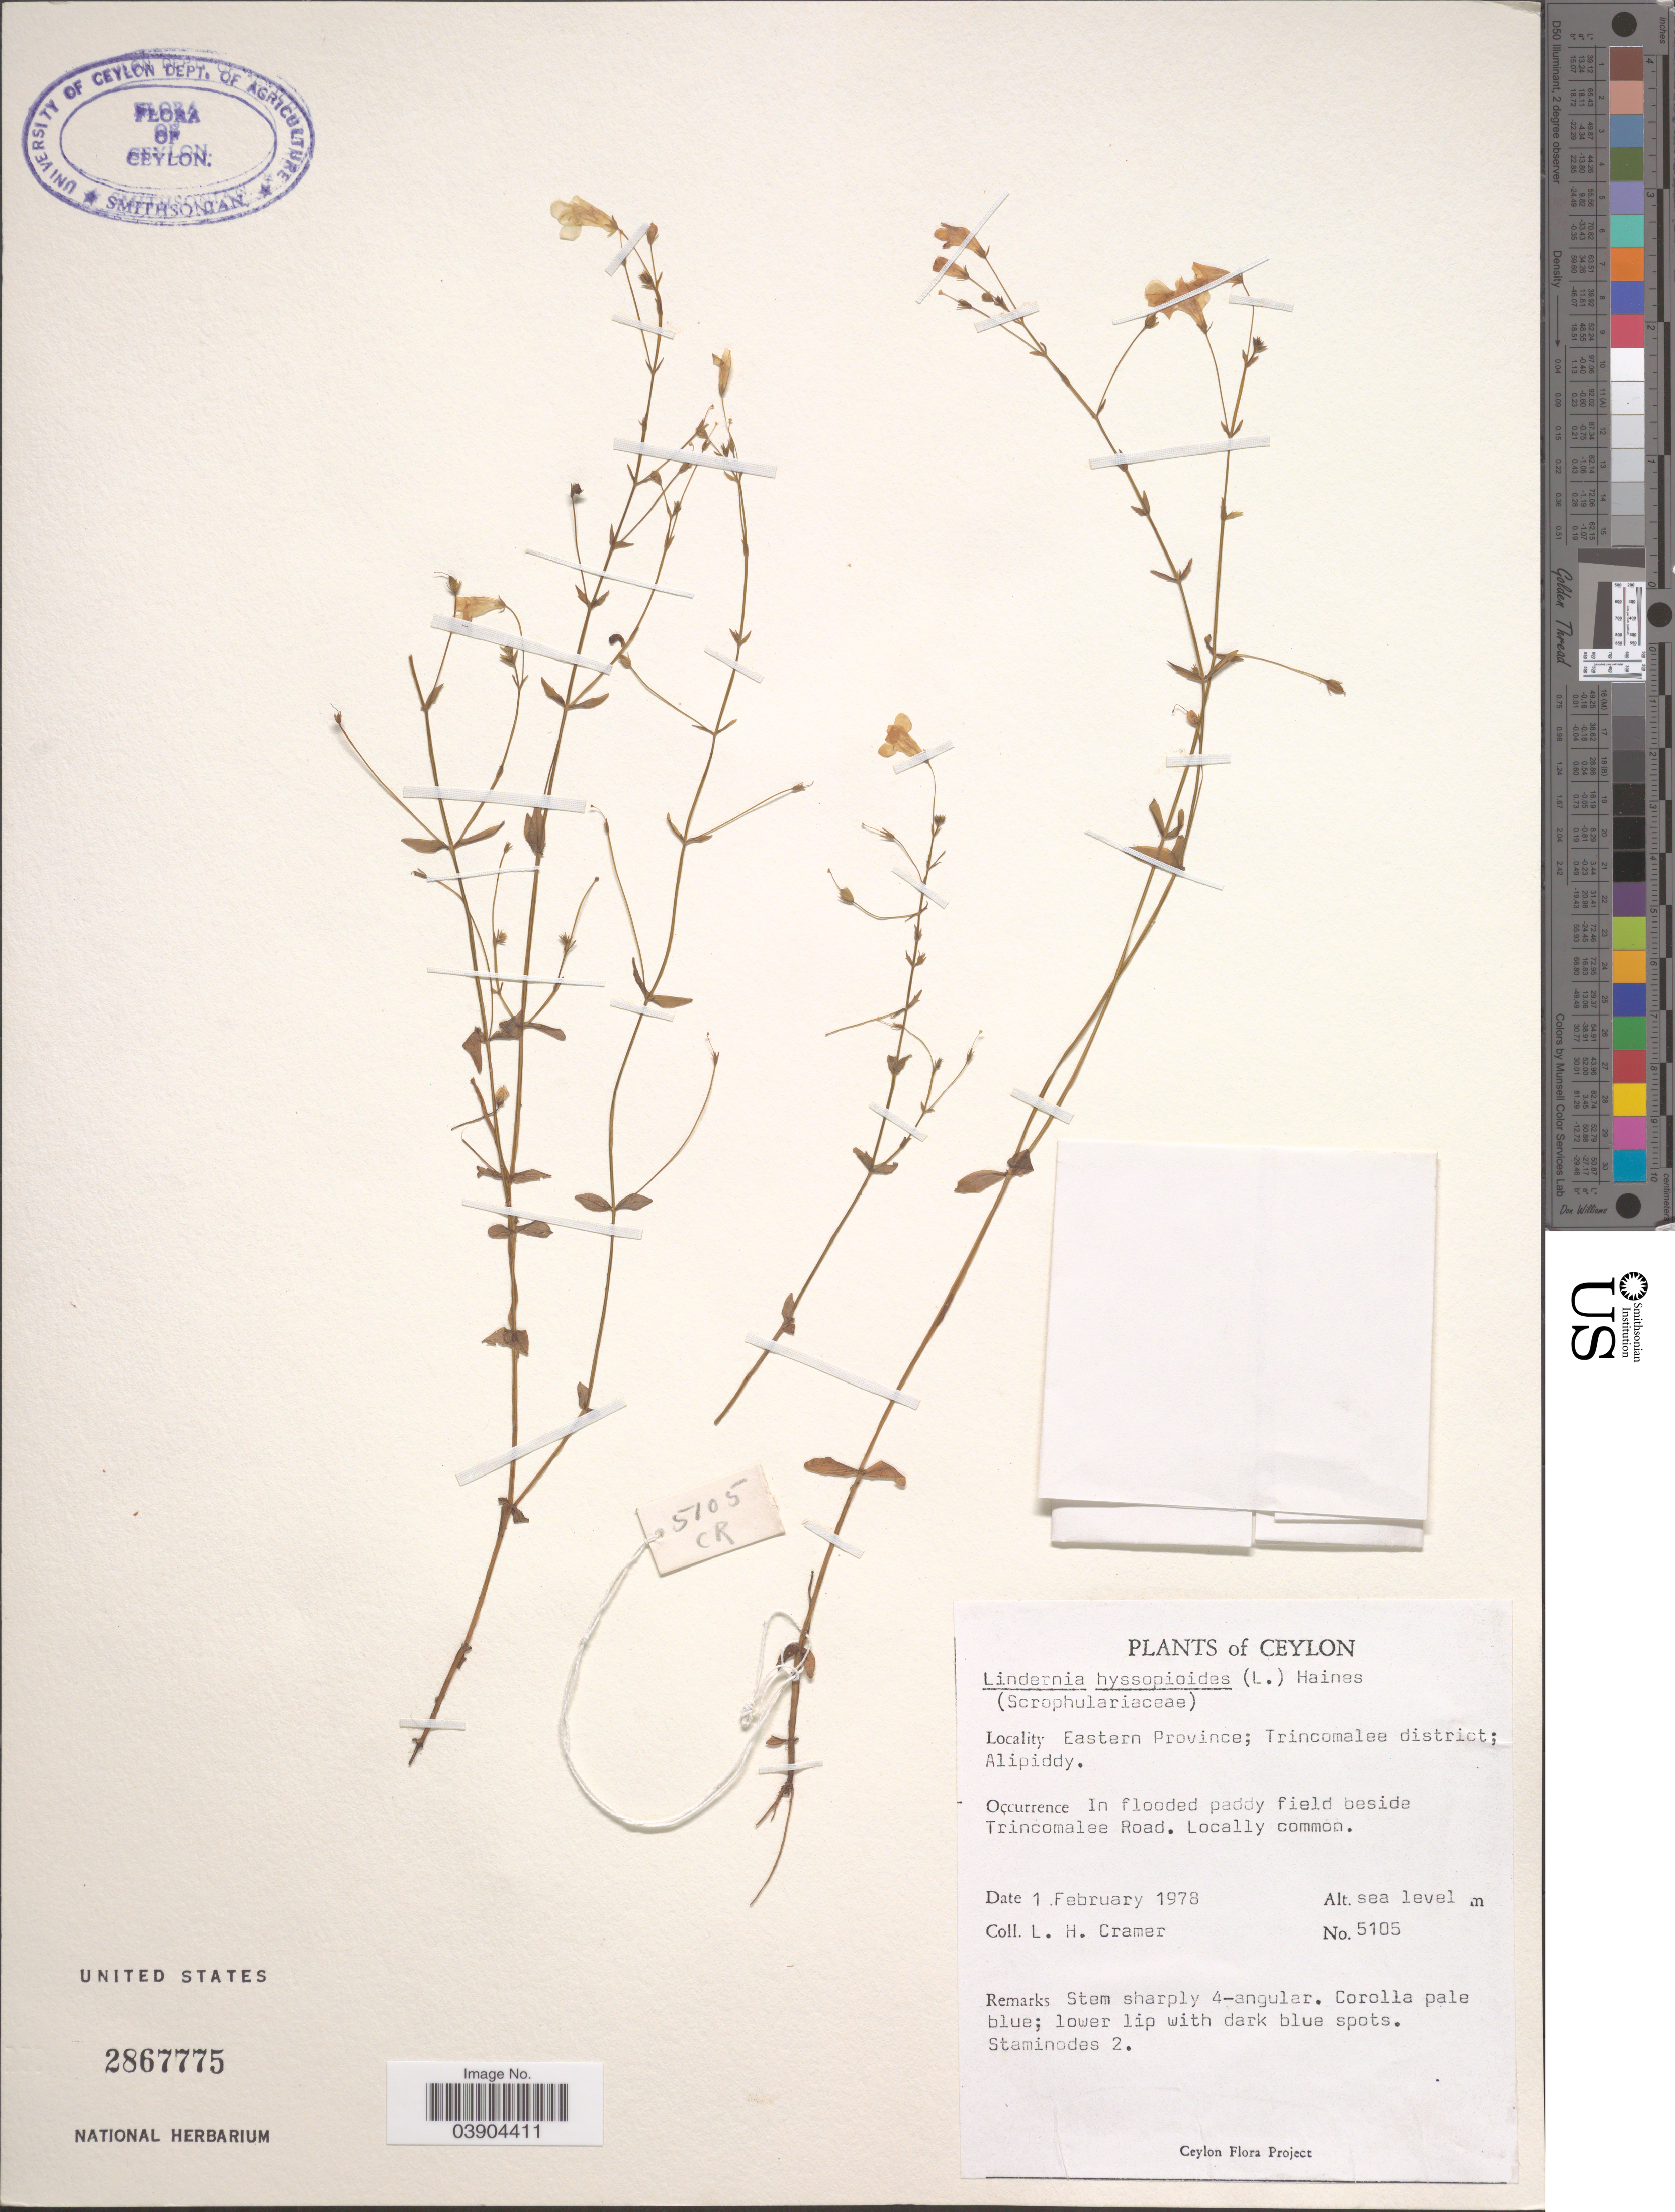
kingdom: Plantae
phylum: Tracheophyta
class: Magnoliopsida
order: Lamiales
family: Linderniaceae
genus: Lindernia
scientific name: Lindernia hyssopioides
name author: (L.) Haines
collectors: L. H. Cramer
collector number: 5105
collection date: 1978-02-01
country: Sri Lanka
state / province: Eastern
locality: Ceylon. Trincomalee district; Alipiddy. In flooded paddy field beside Trincomalee Road.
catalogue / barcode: US 2867775